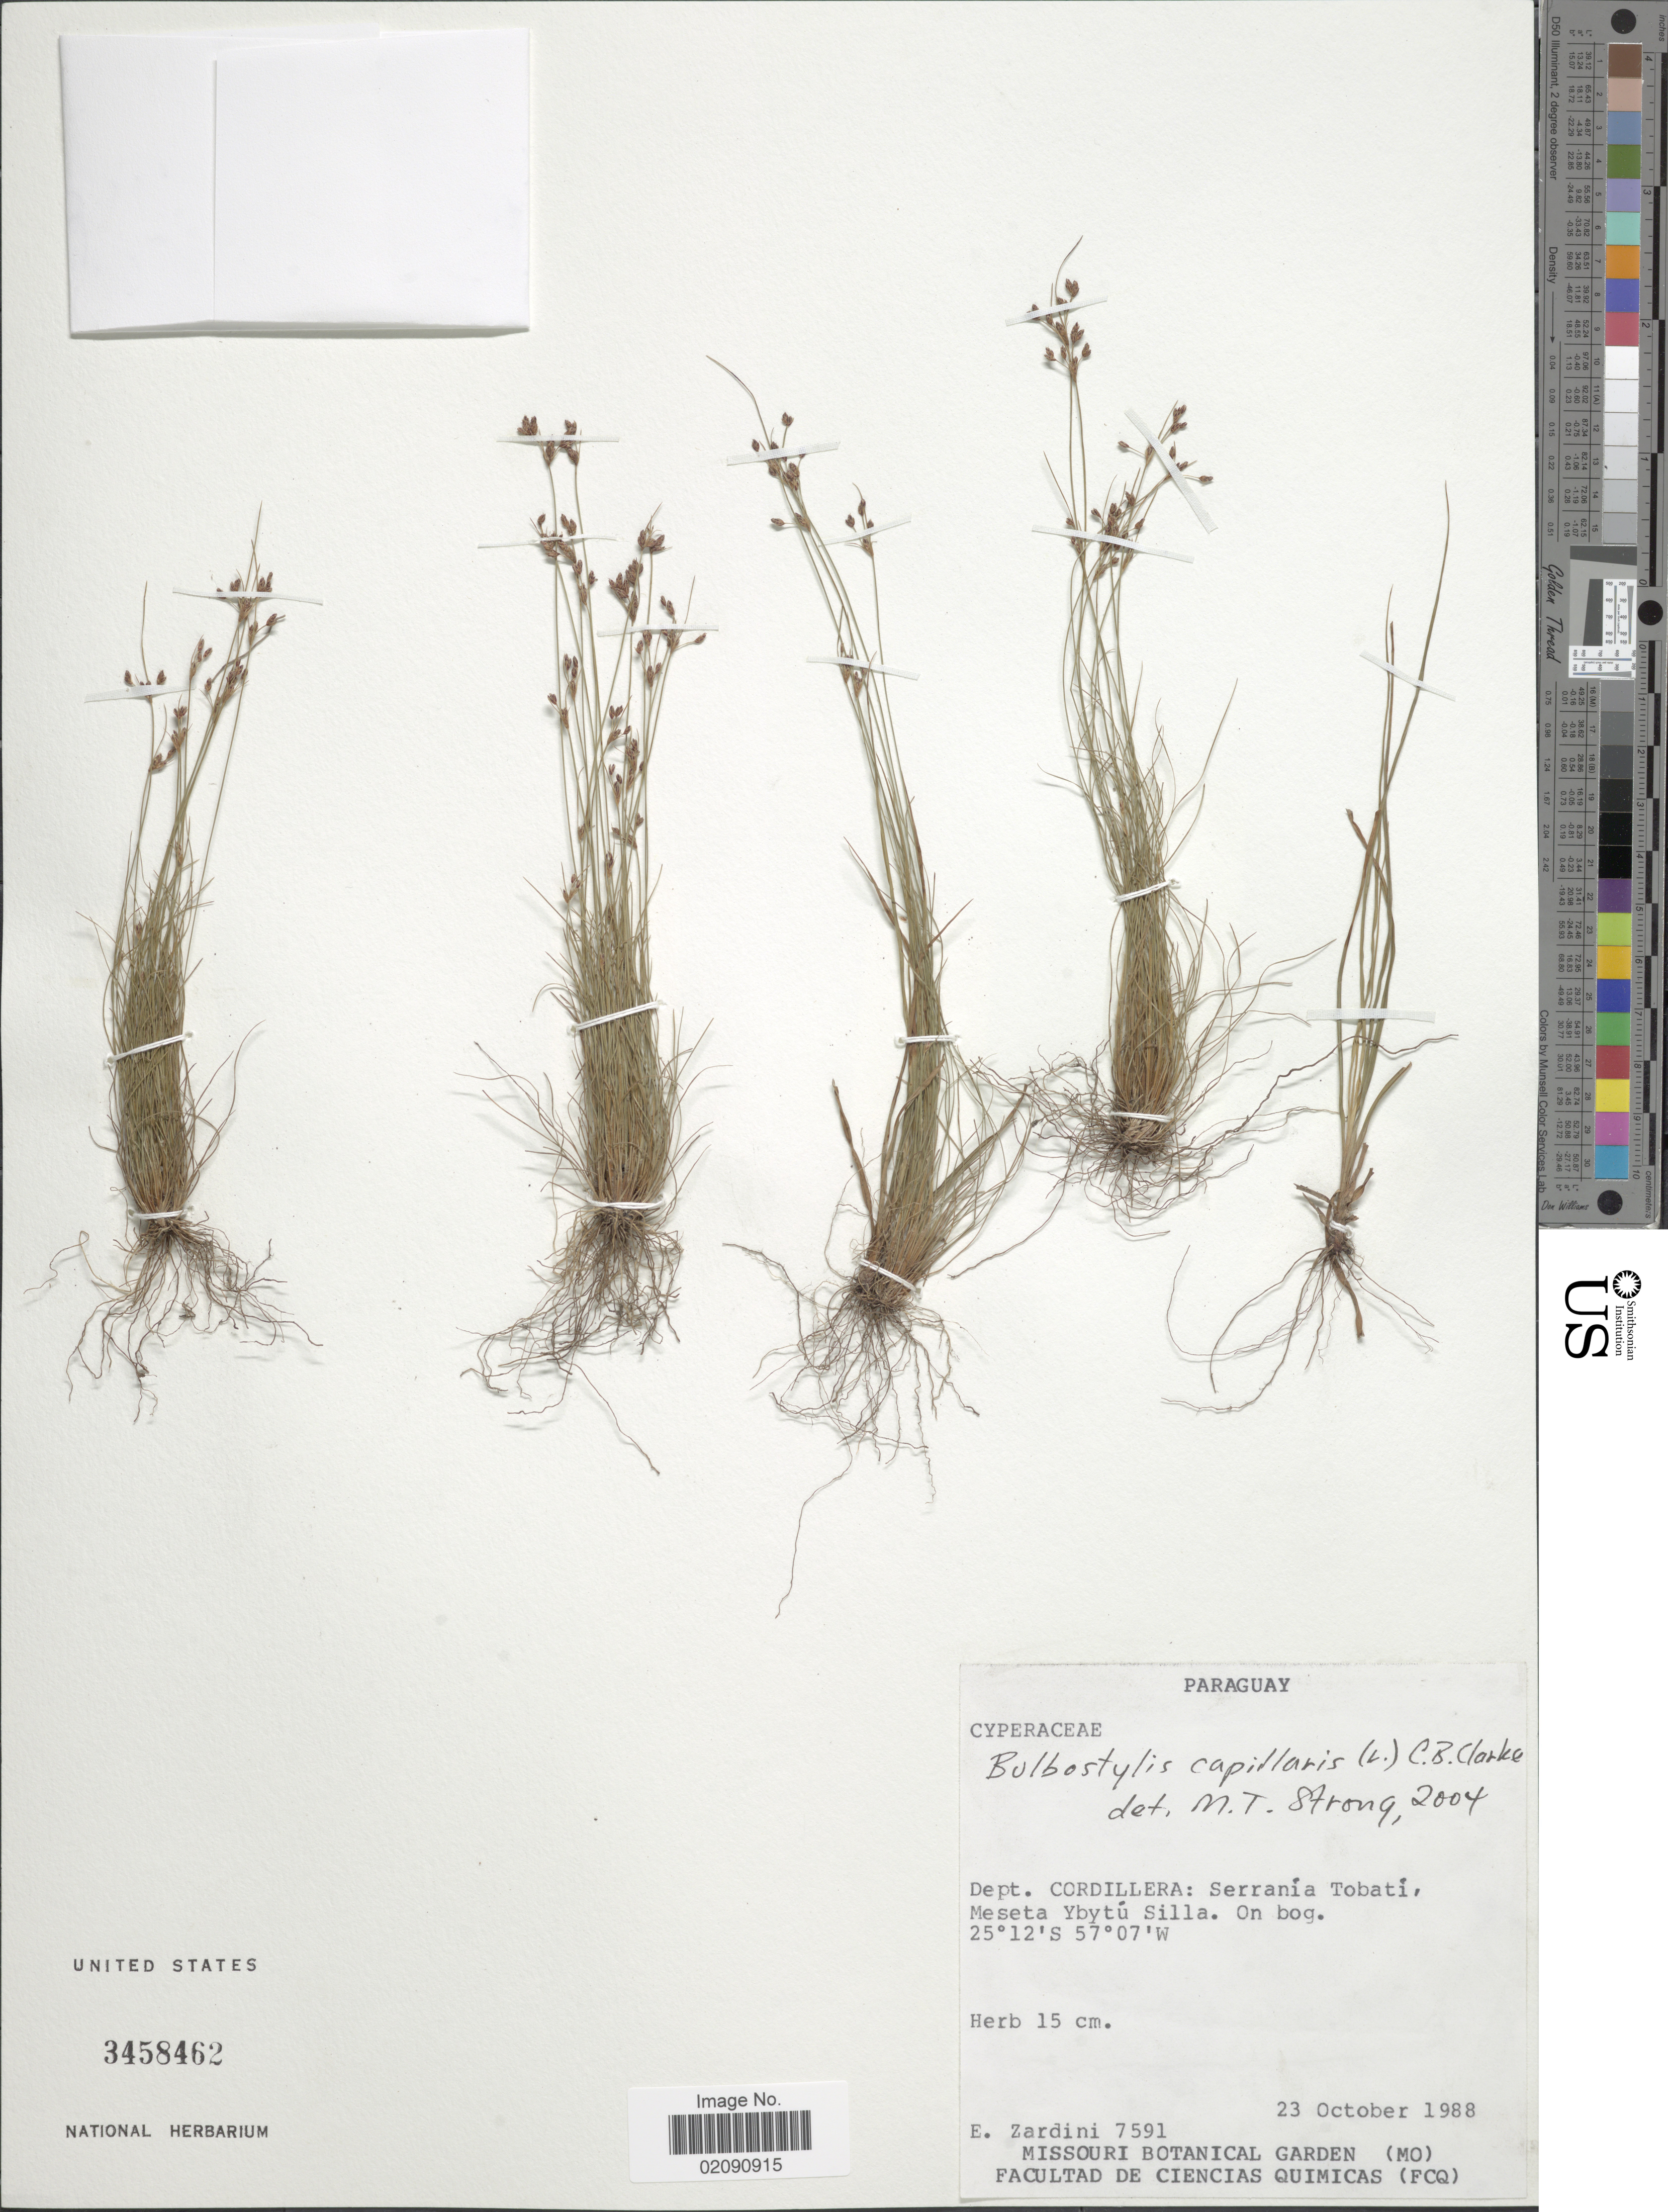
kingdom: Plantae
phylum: Tracheophyta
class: Liliopsida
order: Poales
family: Cyperaceae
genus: Bulbostylis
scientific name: Bulbostylis communis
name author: M. G. López & D.A. Simpson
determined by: Maciel-Silva, J. F.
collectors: E. M. Zardini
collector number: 7591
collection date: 1988-10-23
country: Paraguay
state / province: Cordillera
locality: Serrandia Tobati, Meseta Ybytu Silla, on bog.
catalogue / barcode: US 3458462